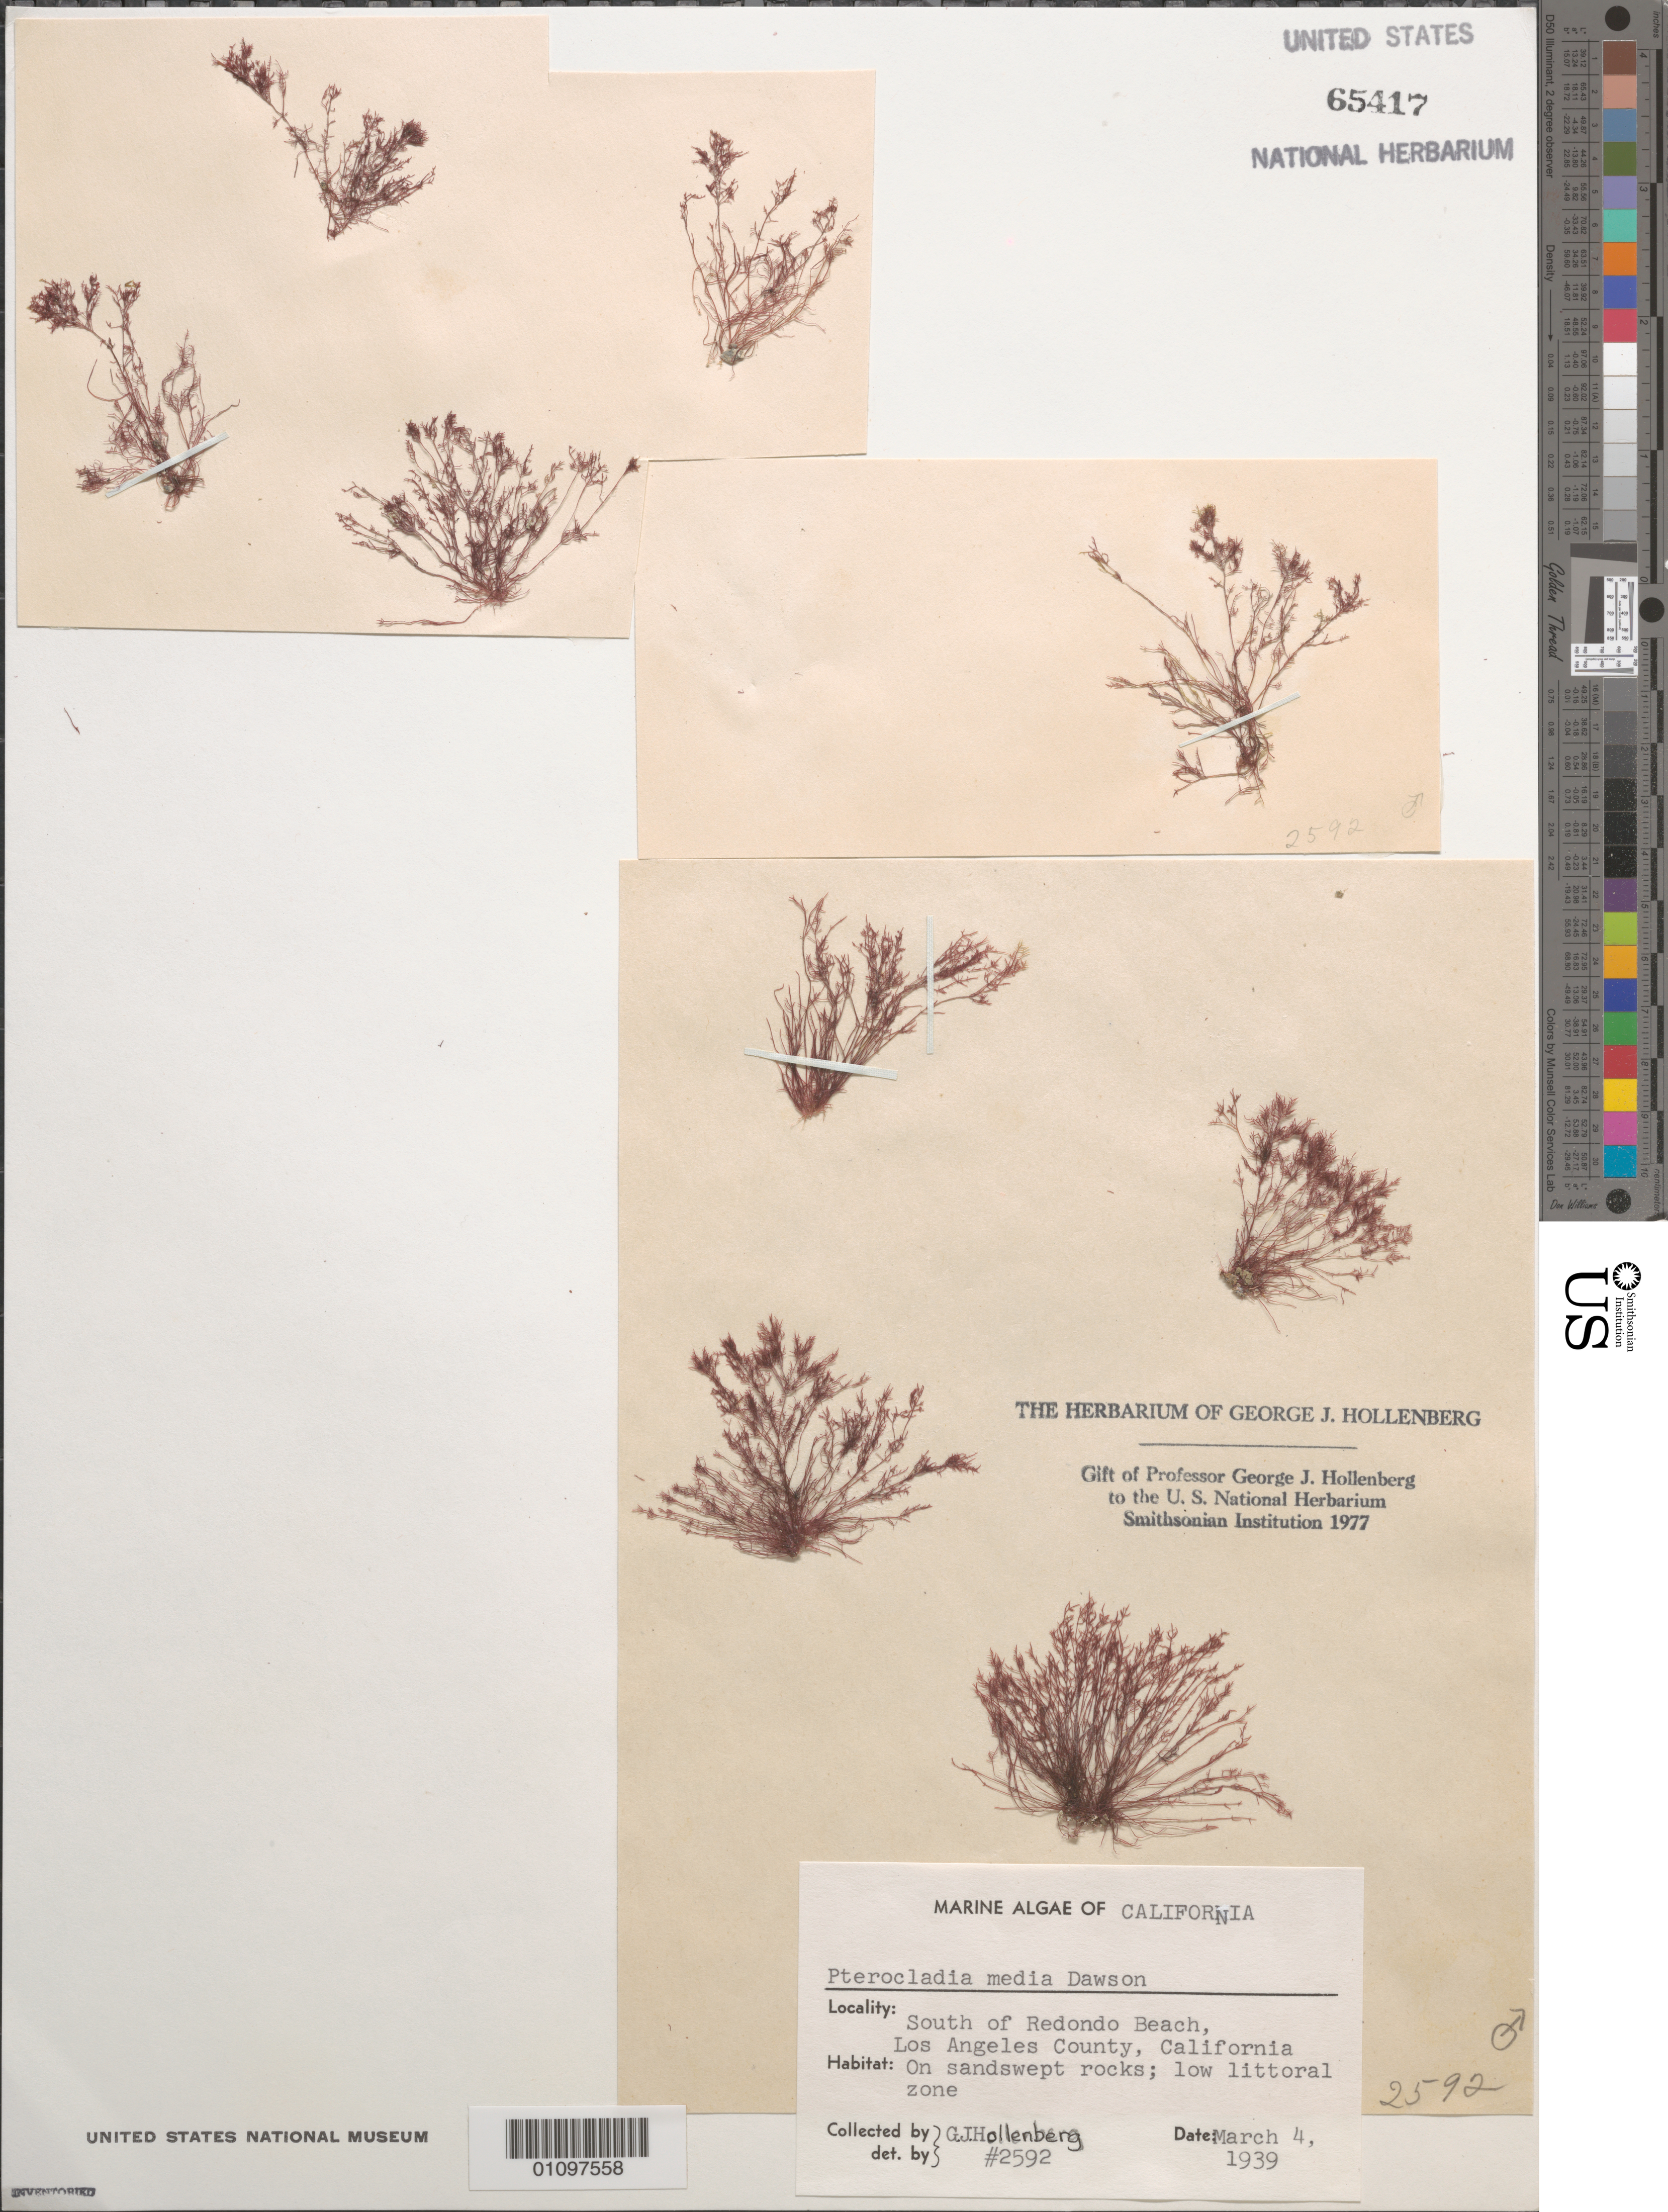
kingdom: Plantae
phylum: Rhodophyta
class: Florideophyceae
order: Gelidiales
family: Pterocladiaceae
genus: Pterocladiella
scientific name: Pterocladiella media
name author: (E.Y. Dawson) G.H. Boo & K.A. Miller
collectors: G. Hollenberg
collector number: GJH 2592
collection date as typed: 04 Mar 1939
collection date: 1939-03-04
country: United States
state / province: California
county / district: Los Angeles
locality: South of Redondo Beach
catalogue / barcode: US 65417